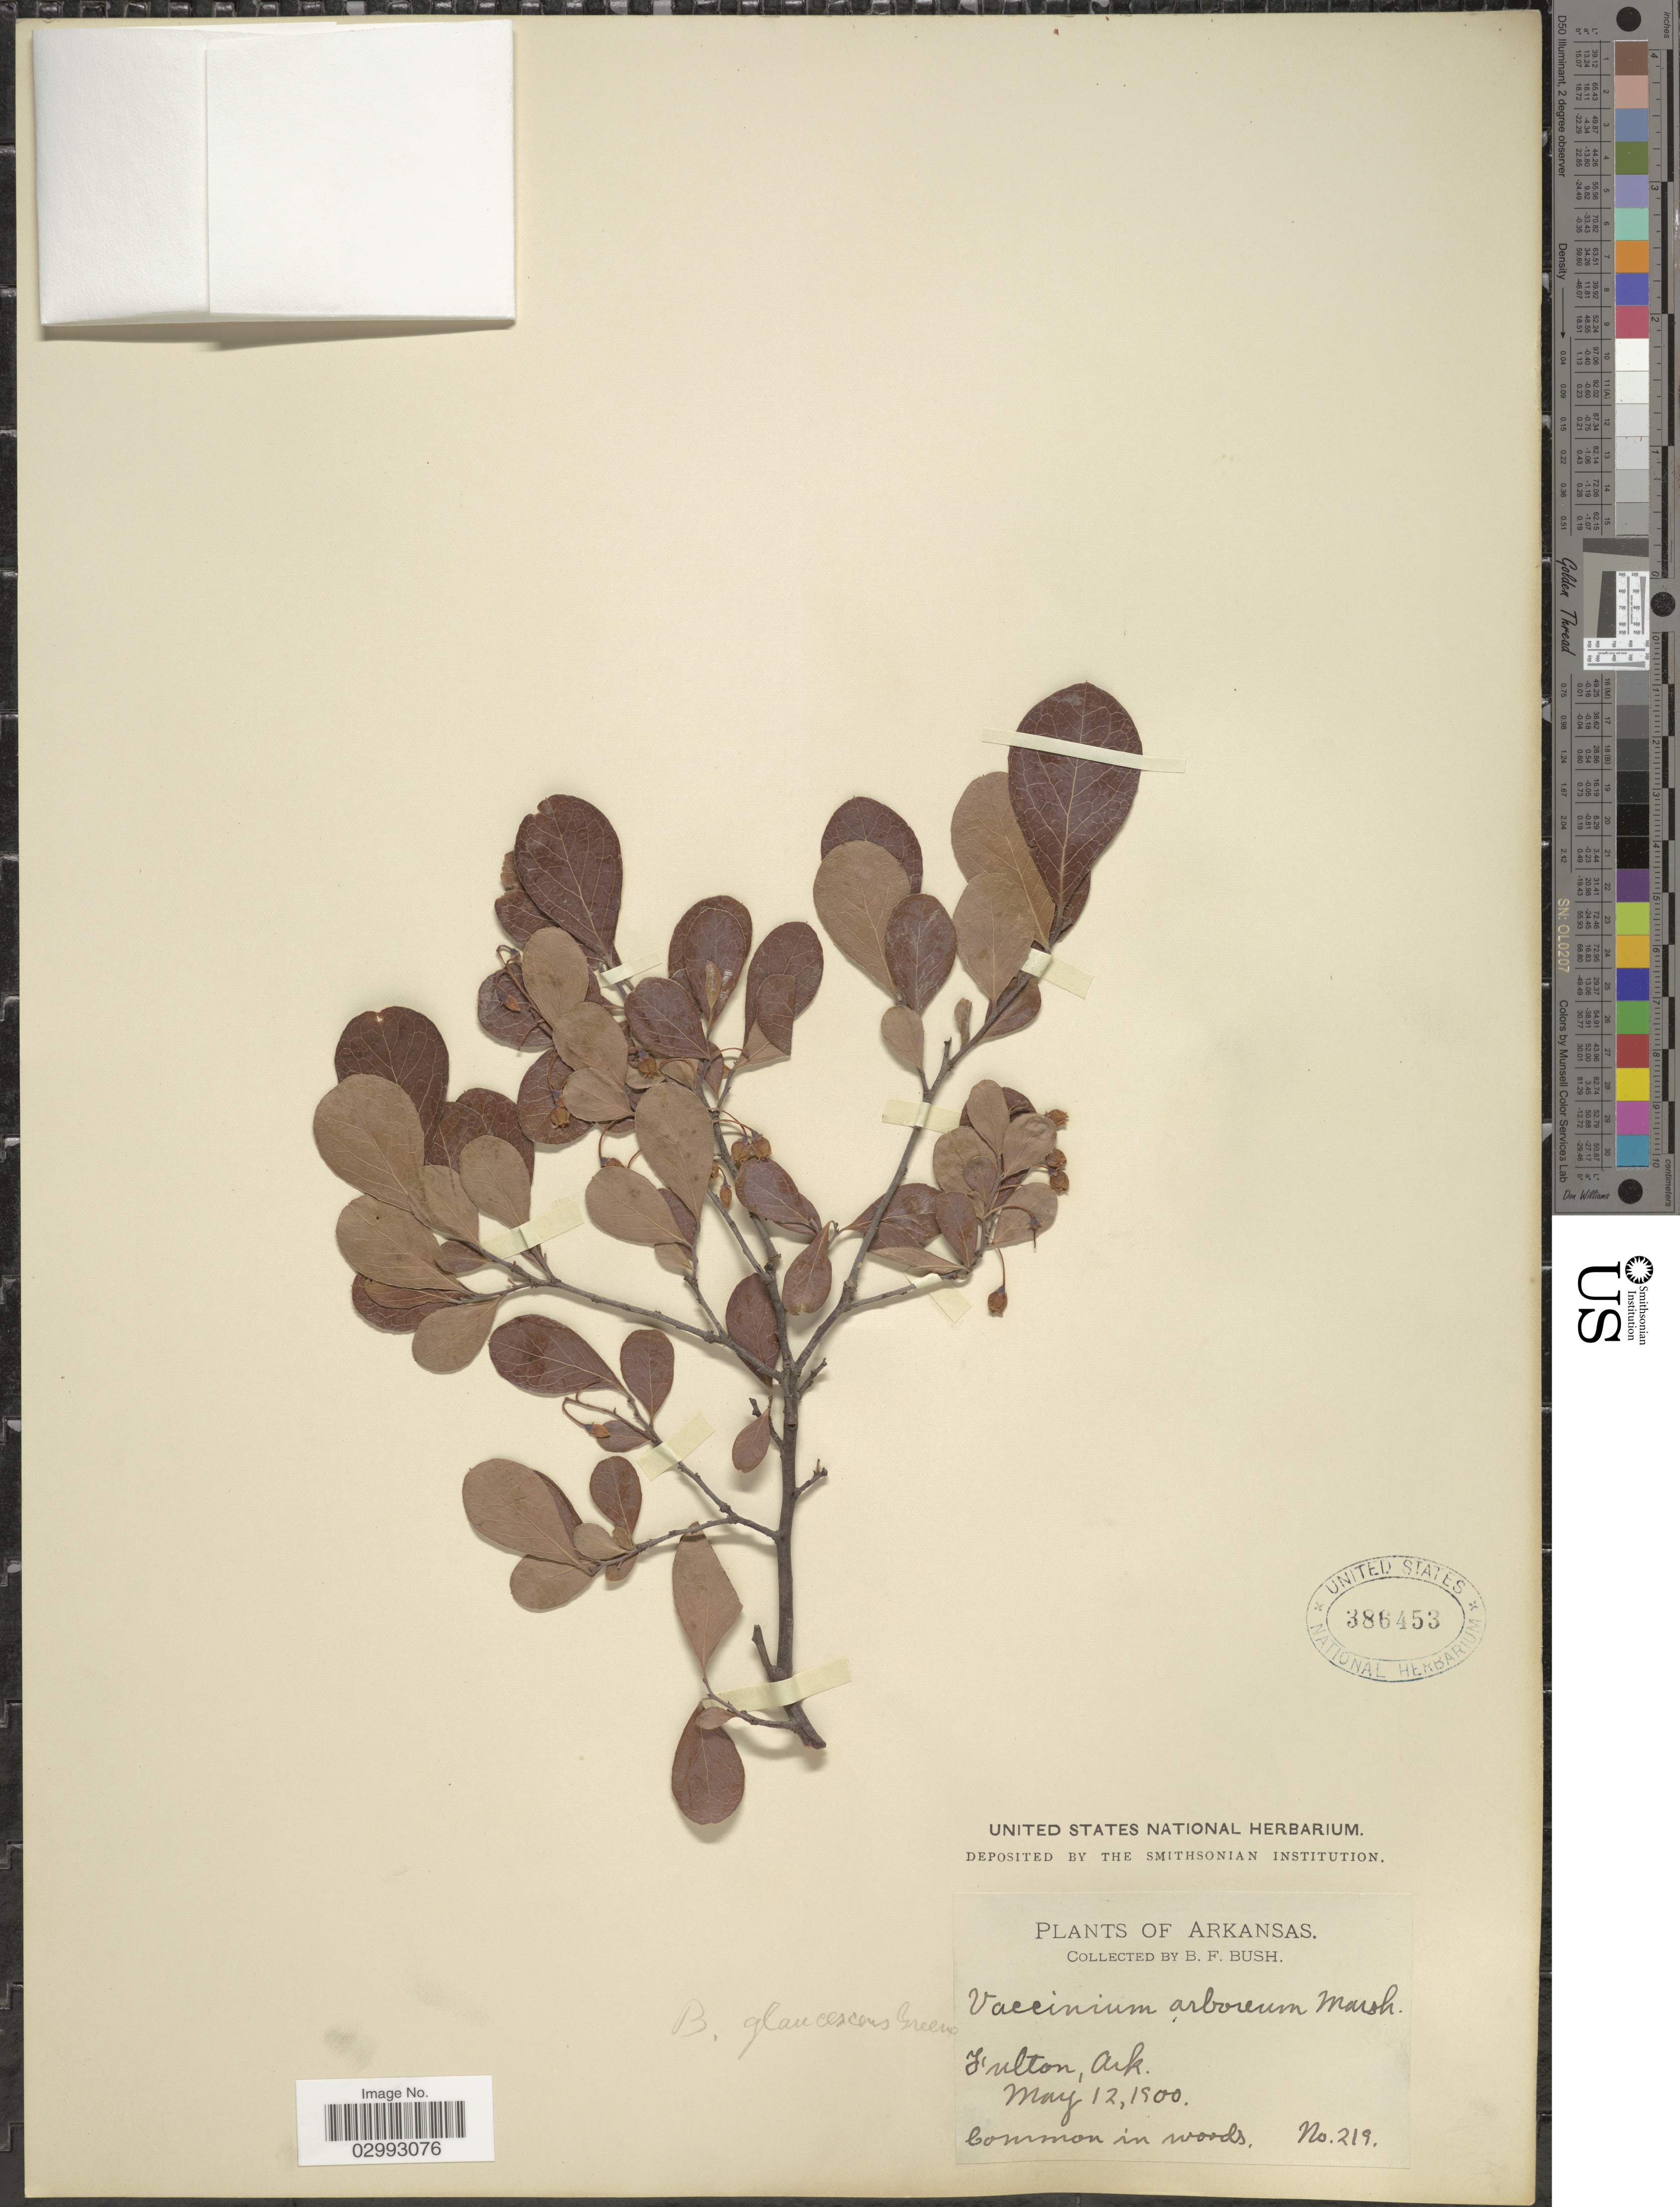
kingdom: Plantae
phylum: Tracheophyta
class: Magnoliopsida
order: Ericales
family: Ericaceae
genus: Batodendron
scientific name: Batodendron arboreum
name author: Nutt.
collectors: B. F. Bush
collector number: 219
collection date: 1900-05-12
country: United States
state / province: Arkansas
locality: Fulton.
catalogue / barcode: US 386453